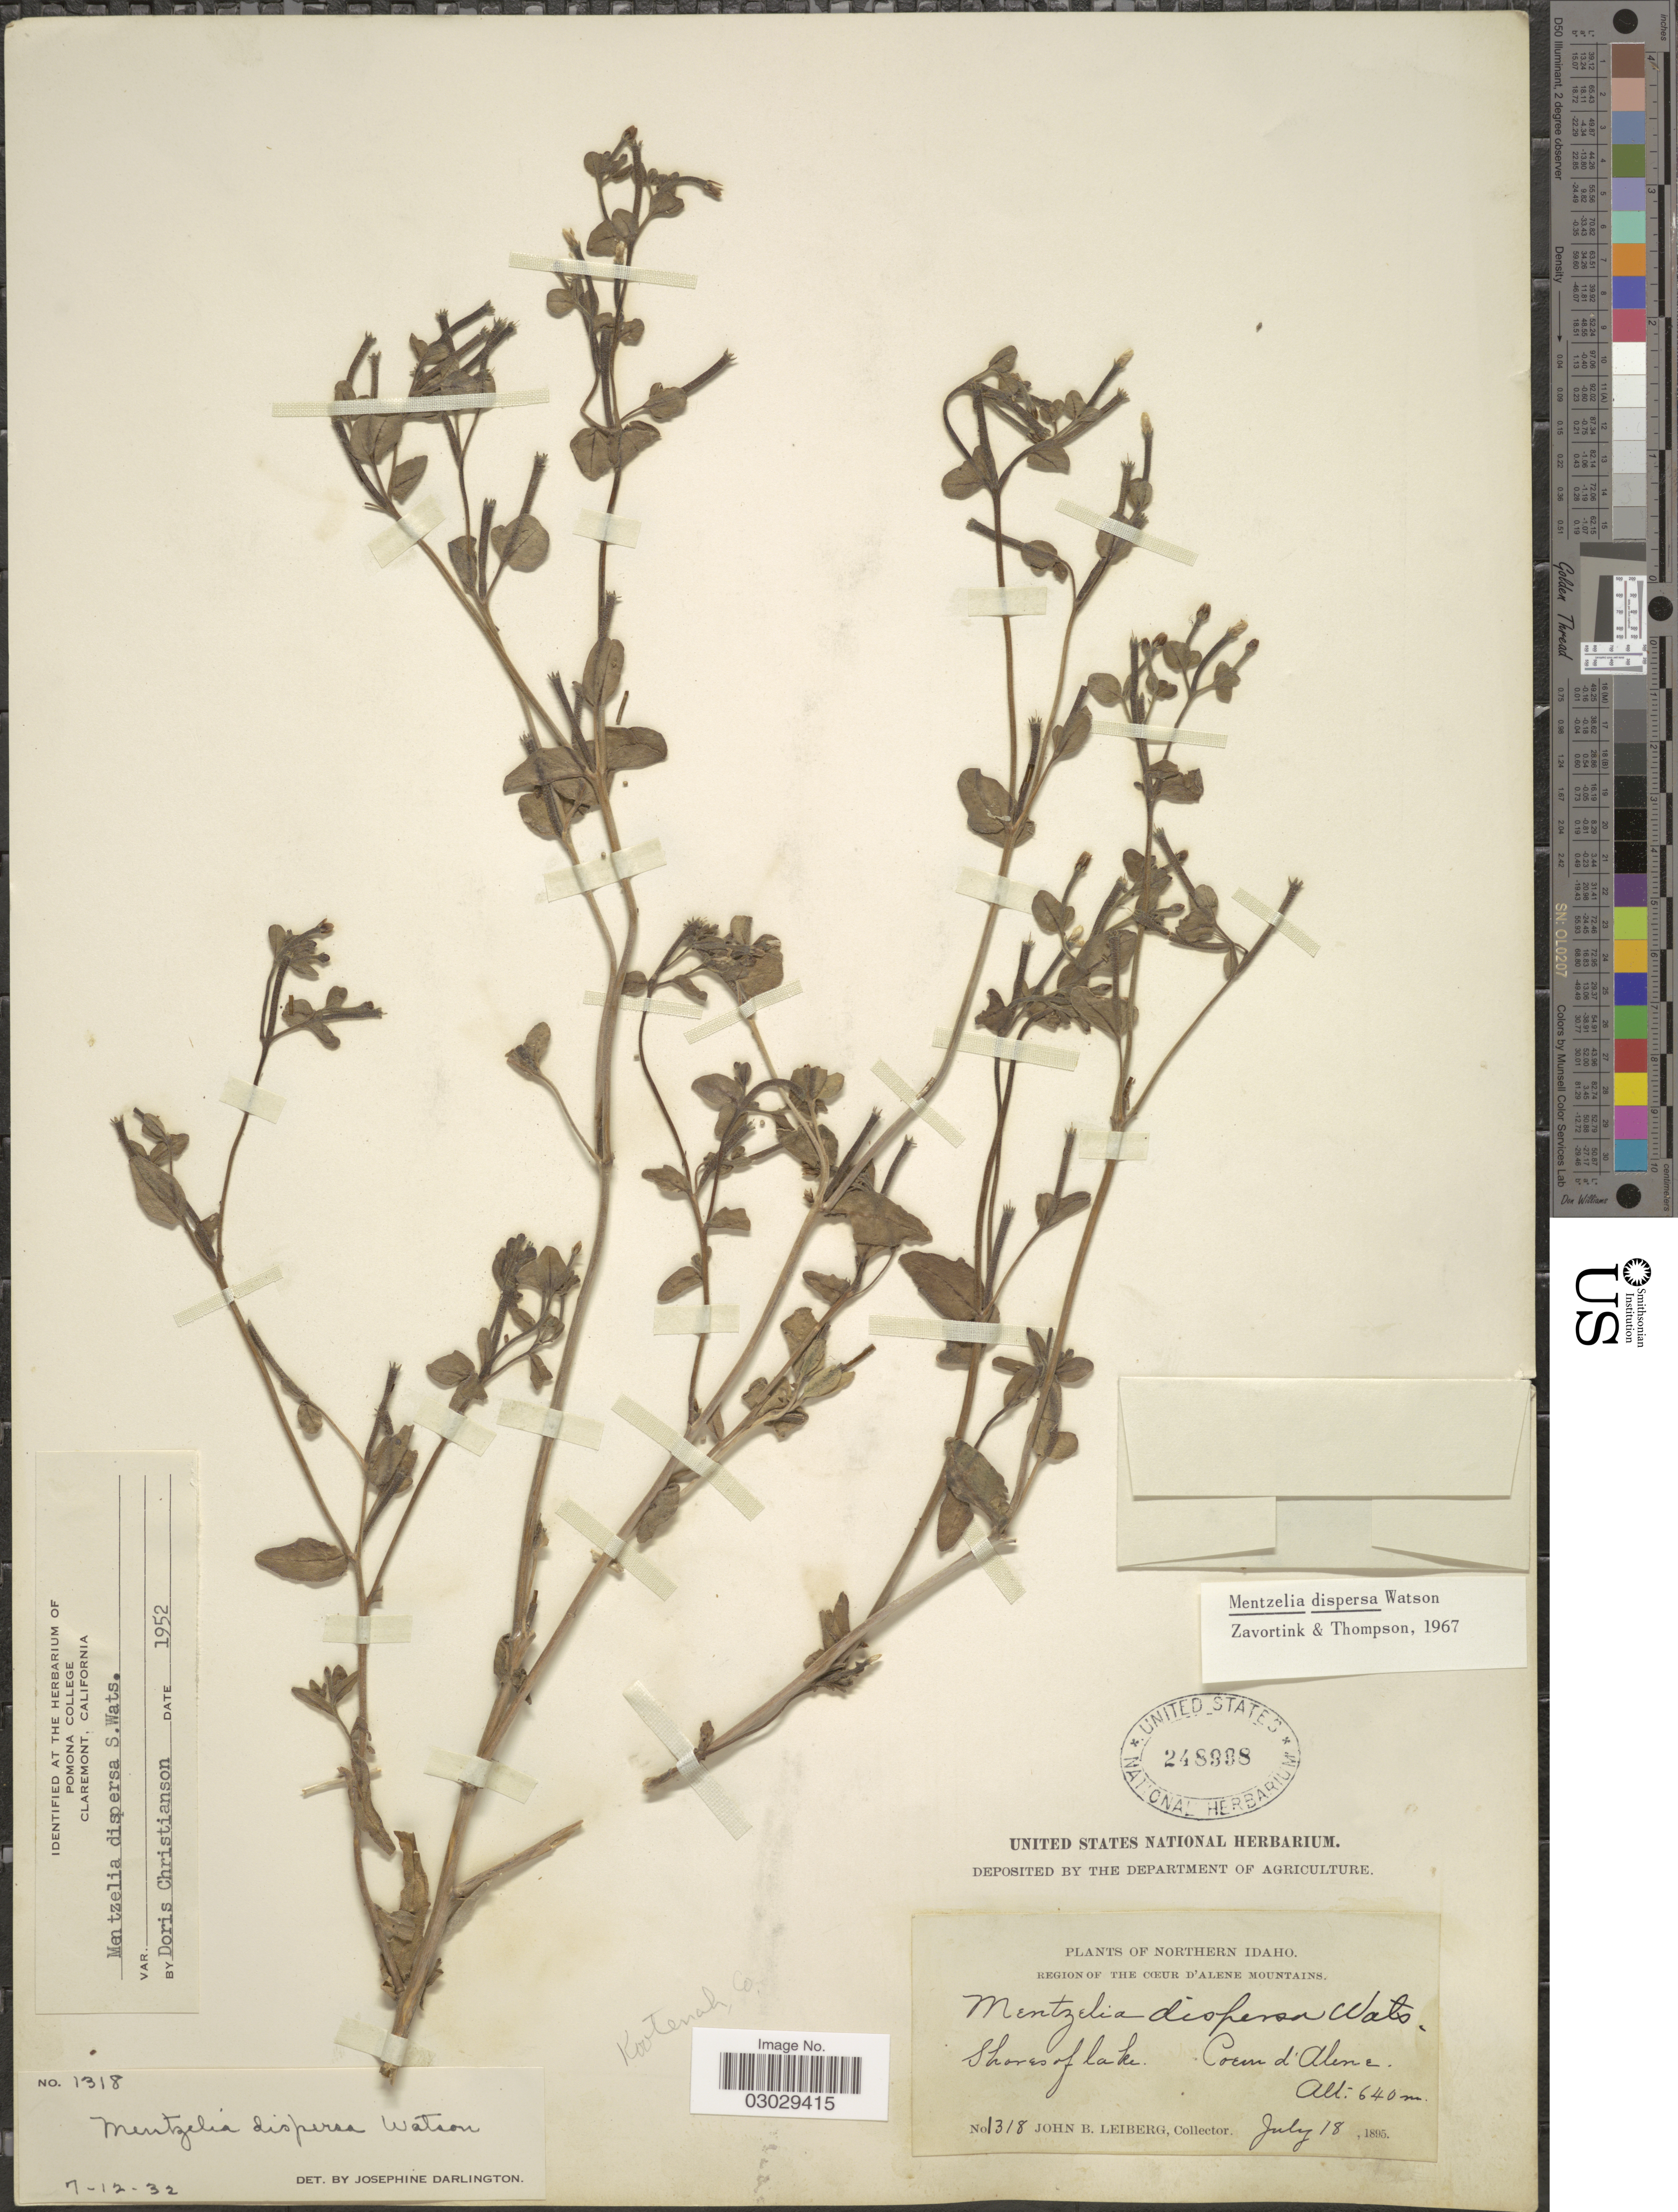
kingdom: Plantae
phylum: Tracheophyta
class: Magnoliopsida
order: Cornales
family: Loasaceae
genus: Mentzelia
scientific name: Mentzelia dispersa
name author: S. Watson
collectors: J. Leiberg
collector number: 1318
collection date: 1895-07-18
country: United States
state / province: Idaho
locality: Northern Idaho. Region of the Coeur D'Alene Mountains. Shores of lake. Coeur d'Alene.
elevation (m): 640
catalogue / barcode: US 248998